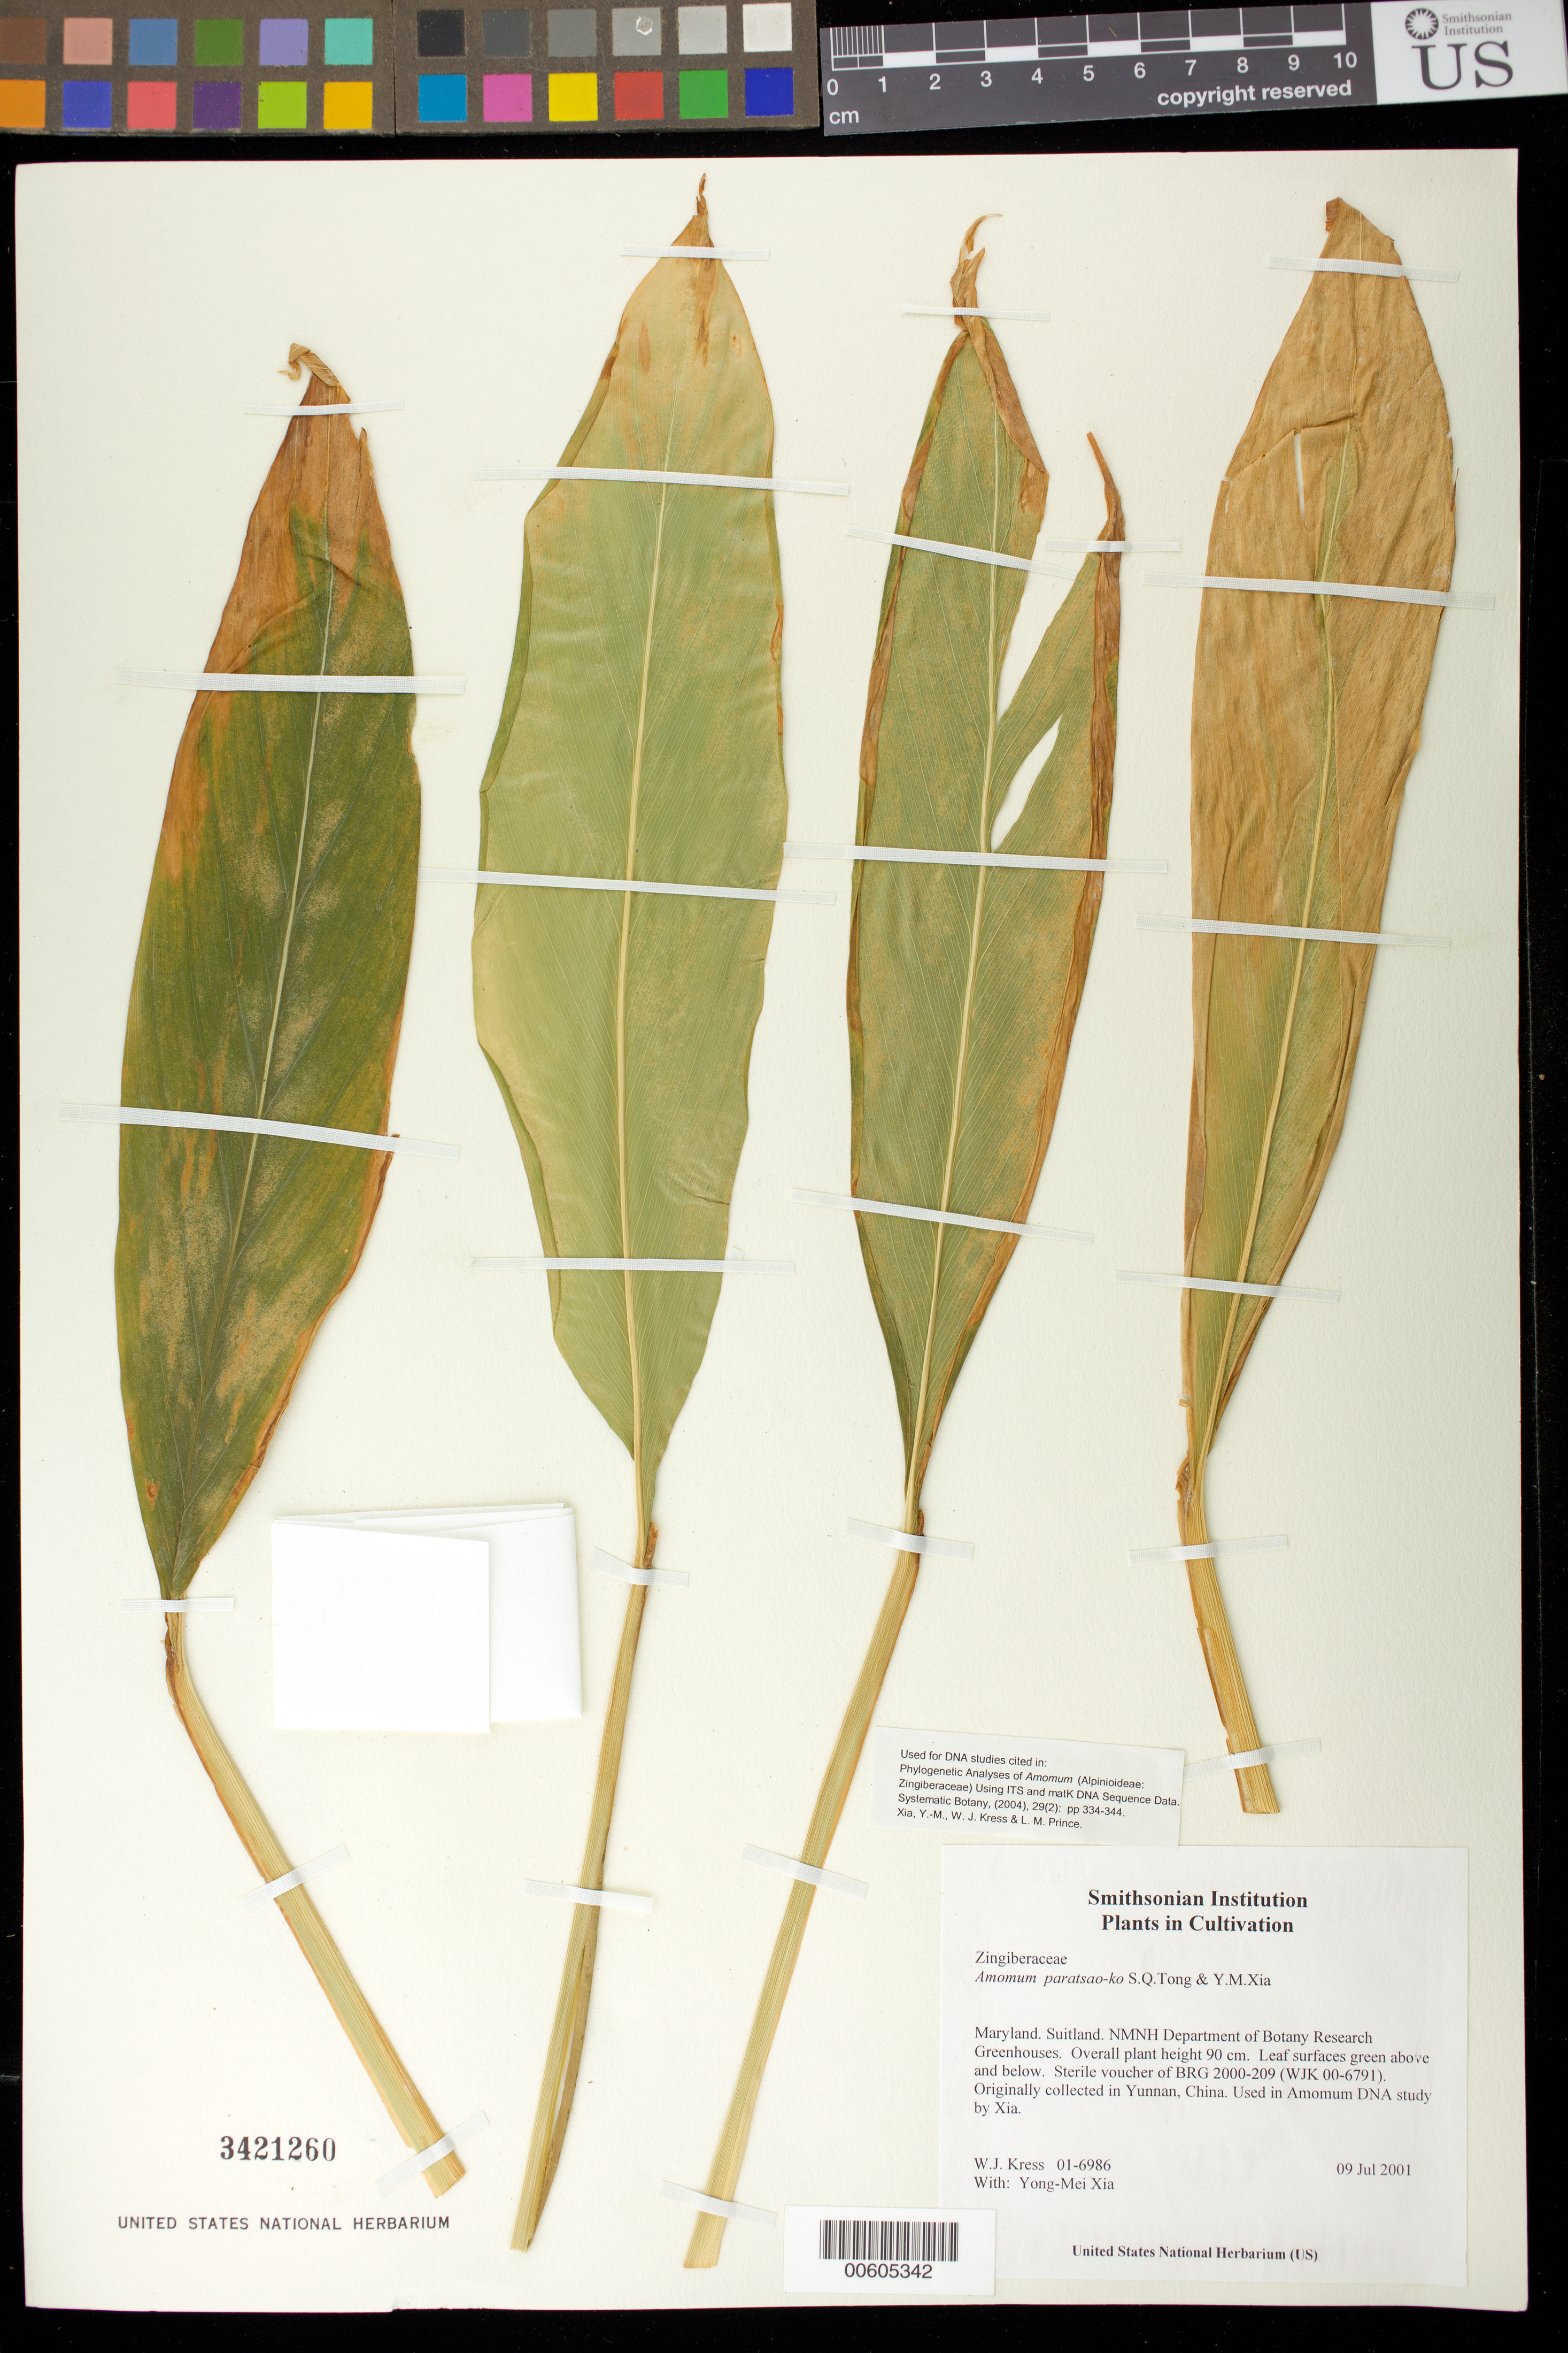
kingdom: Plantae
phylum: Tracheophyta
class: Liliopsida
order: Zingiberales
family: Zingiberaceae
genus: Amomum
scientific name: Amomum paratsao-ko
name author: S.Q. Tong & Y.M. Xia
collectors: W. J. Kress & Y. M. Xia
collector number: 01-6986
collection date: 2001-07-09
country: United States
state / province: Maryland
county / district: Prince George's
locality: NMNH Botany Research Greenhouses. Suitland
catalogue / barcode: US 3421260